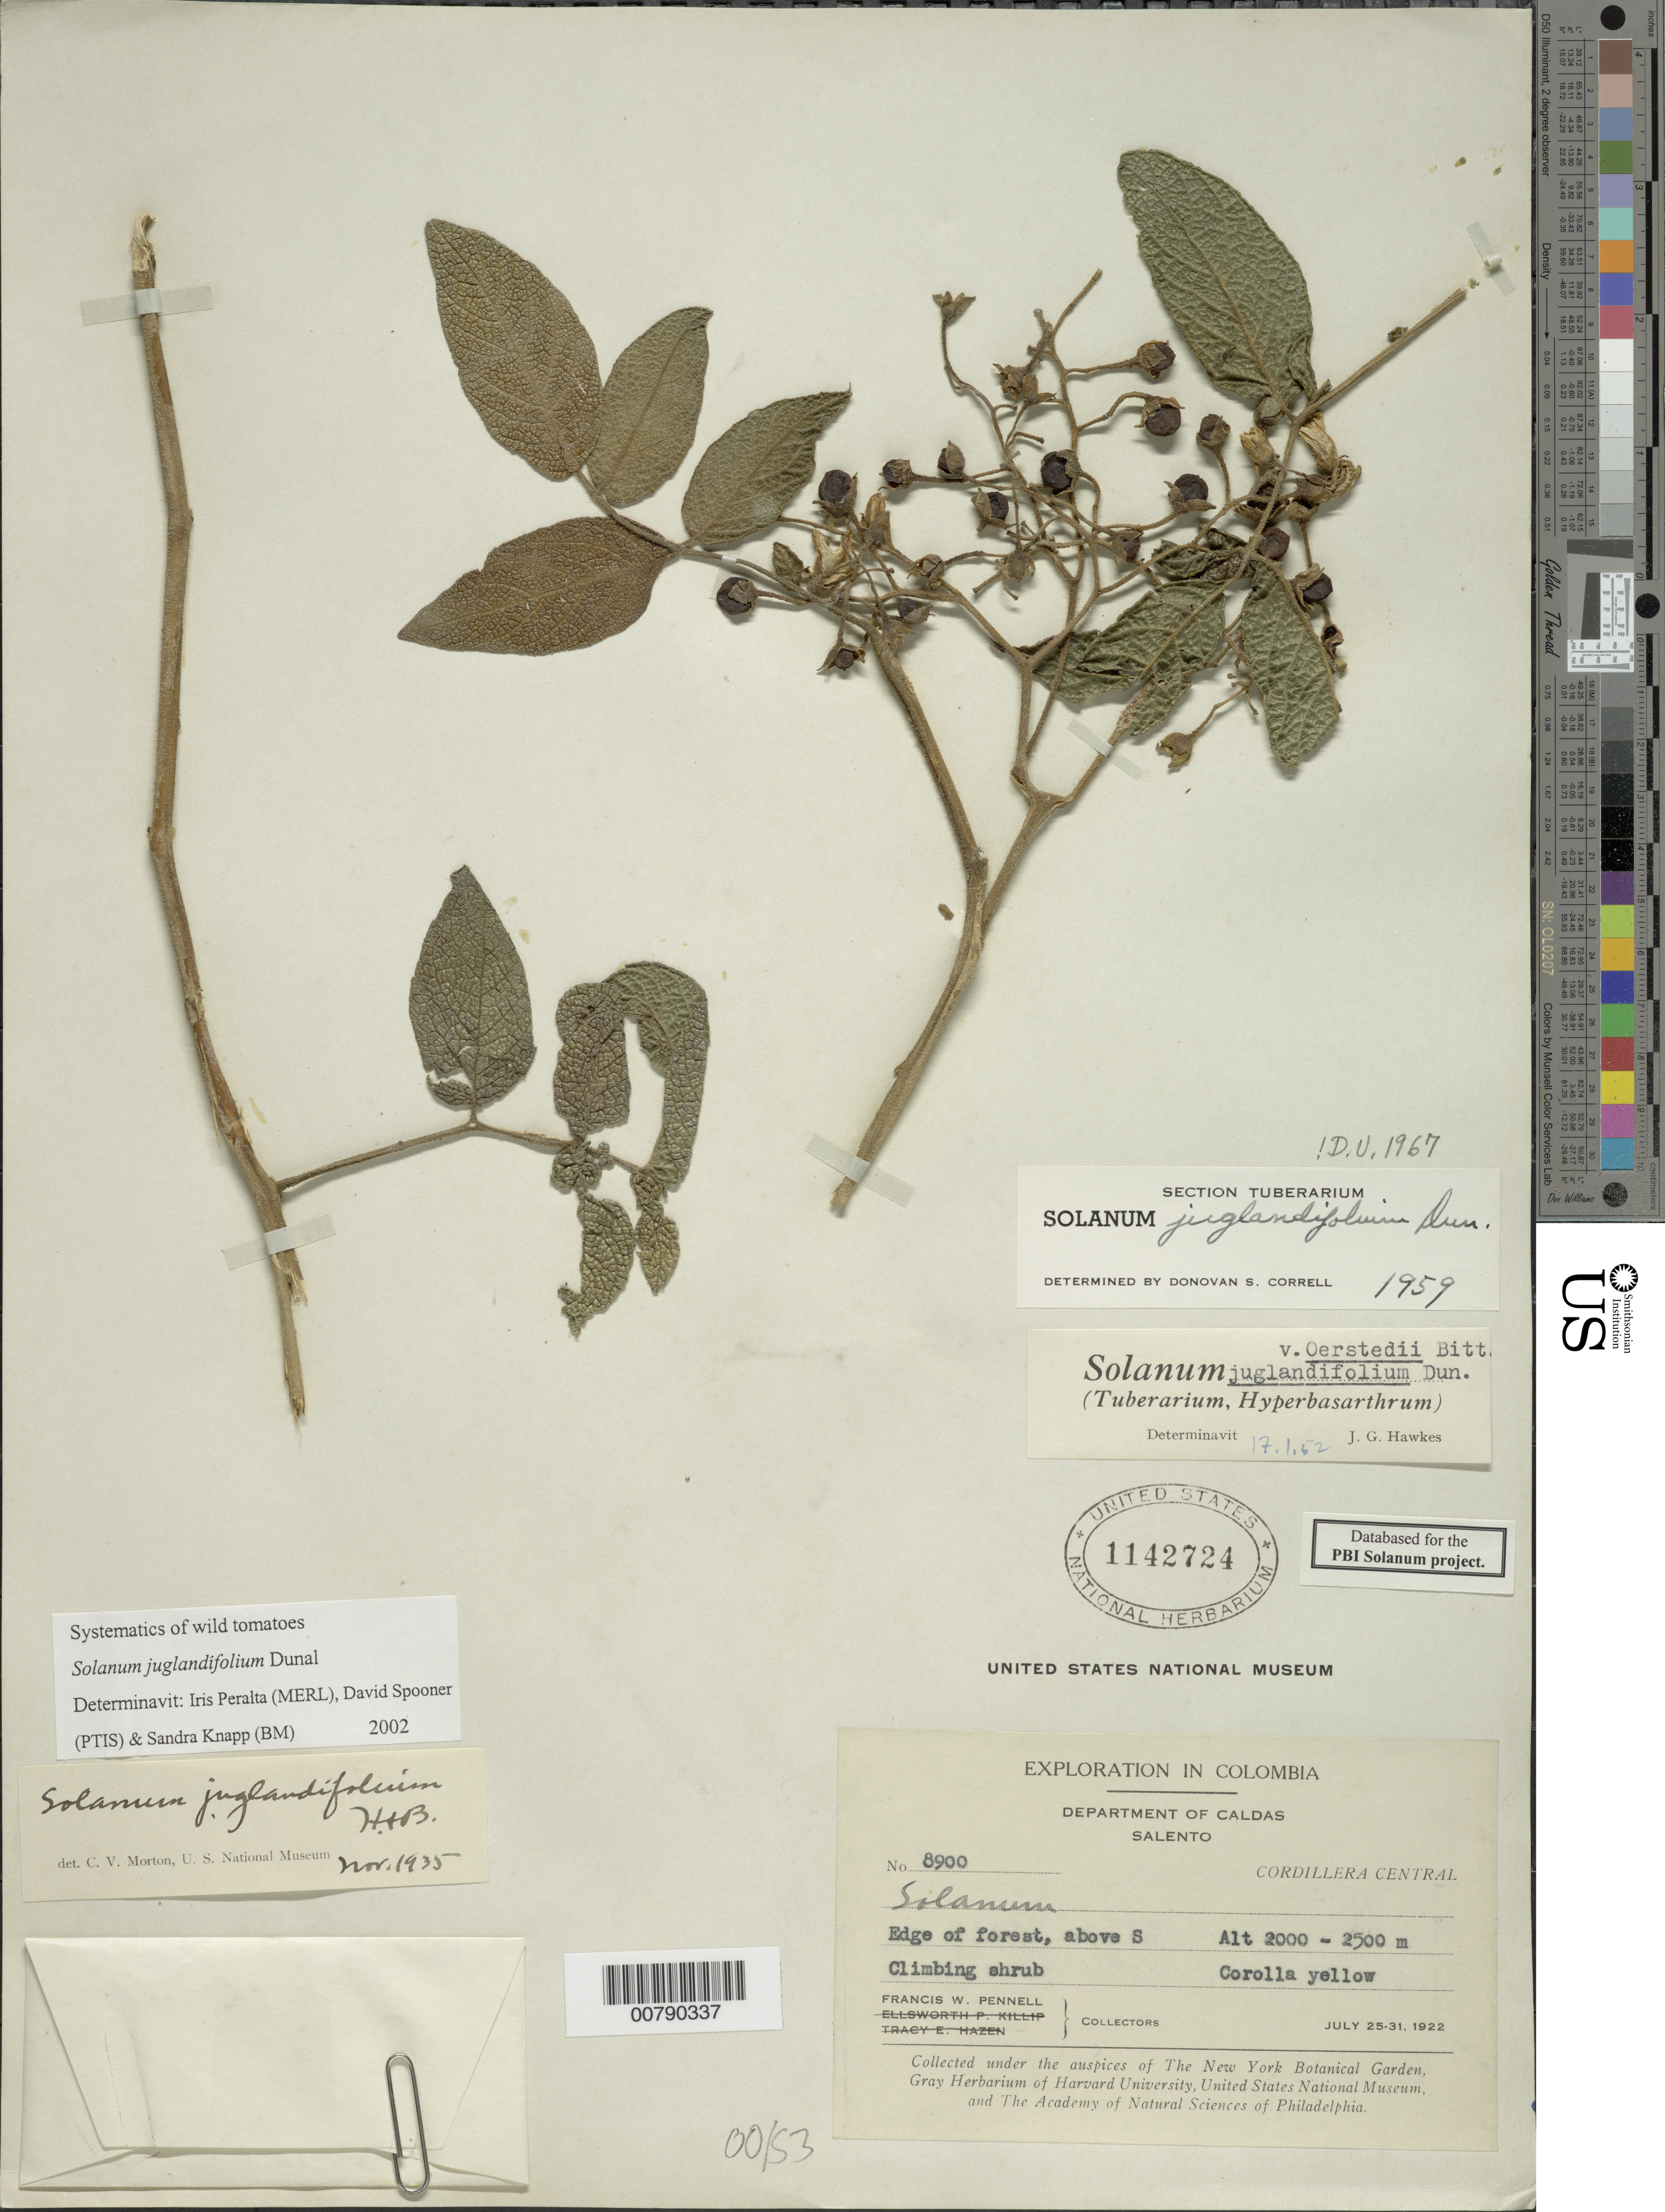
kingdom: Plantae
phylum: Tracheophyta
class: Magnoliopsida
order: Solanales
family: Solanaceae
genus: Solanum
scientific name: Solanum juglandifolium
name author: Dunal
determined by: Peralta, Iris E.; Knapp, S. D.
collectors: F. W. Pennell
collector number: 8900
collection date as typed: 25 Jul 1922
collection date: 1922-07-25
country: Colombia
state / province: Caldas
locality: Salento, above Salento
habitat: edge of forest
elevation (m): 2000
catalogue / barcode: US 1142724